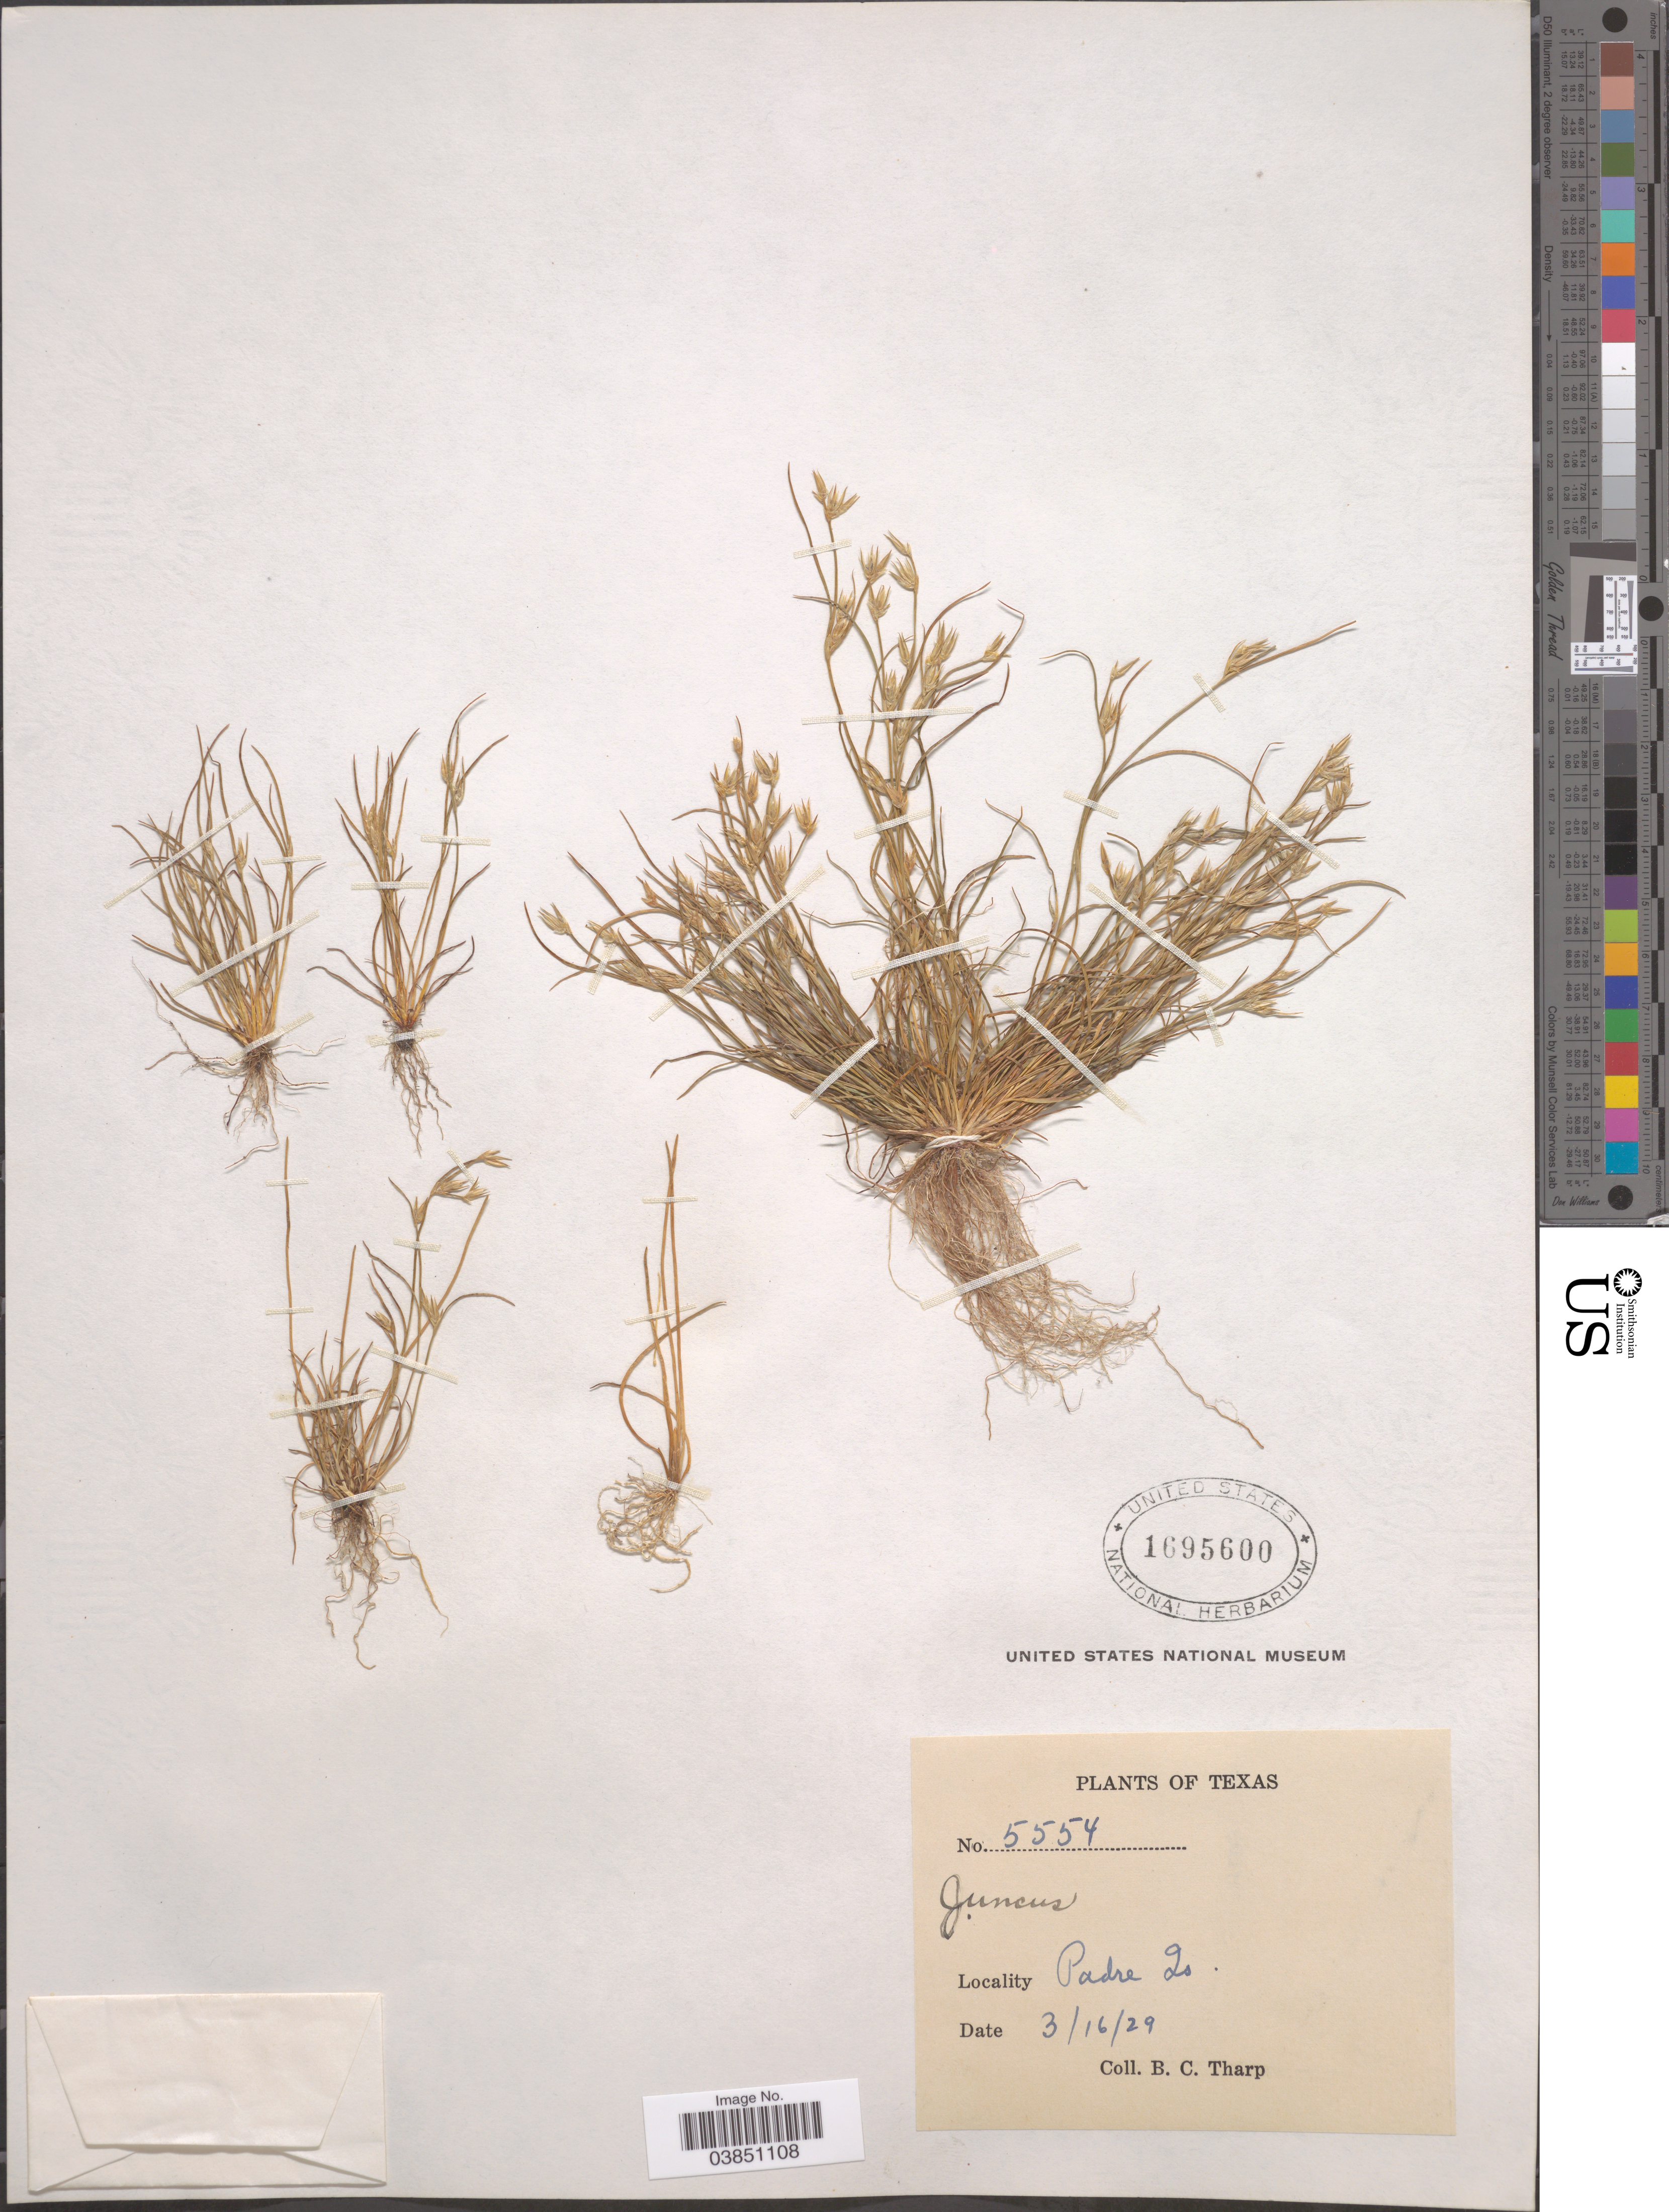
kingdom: Plantae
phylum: Tracheophyta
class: Liliopsida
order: Poales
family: Juncaceae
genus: Juncus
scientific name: Juncus bufonius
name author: L.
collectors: B. C. Tharp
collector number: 5554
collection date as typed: Transcribed d/m/y: 16/3/29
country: United States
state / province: Texas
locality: Padre Is.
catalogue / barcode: US 1695600